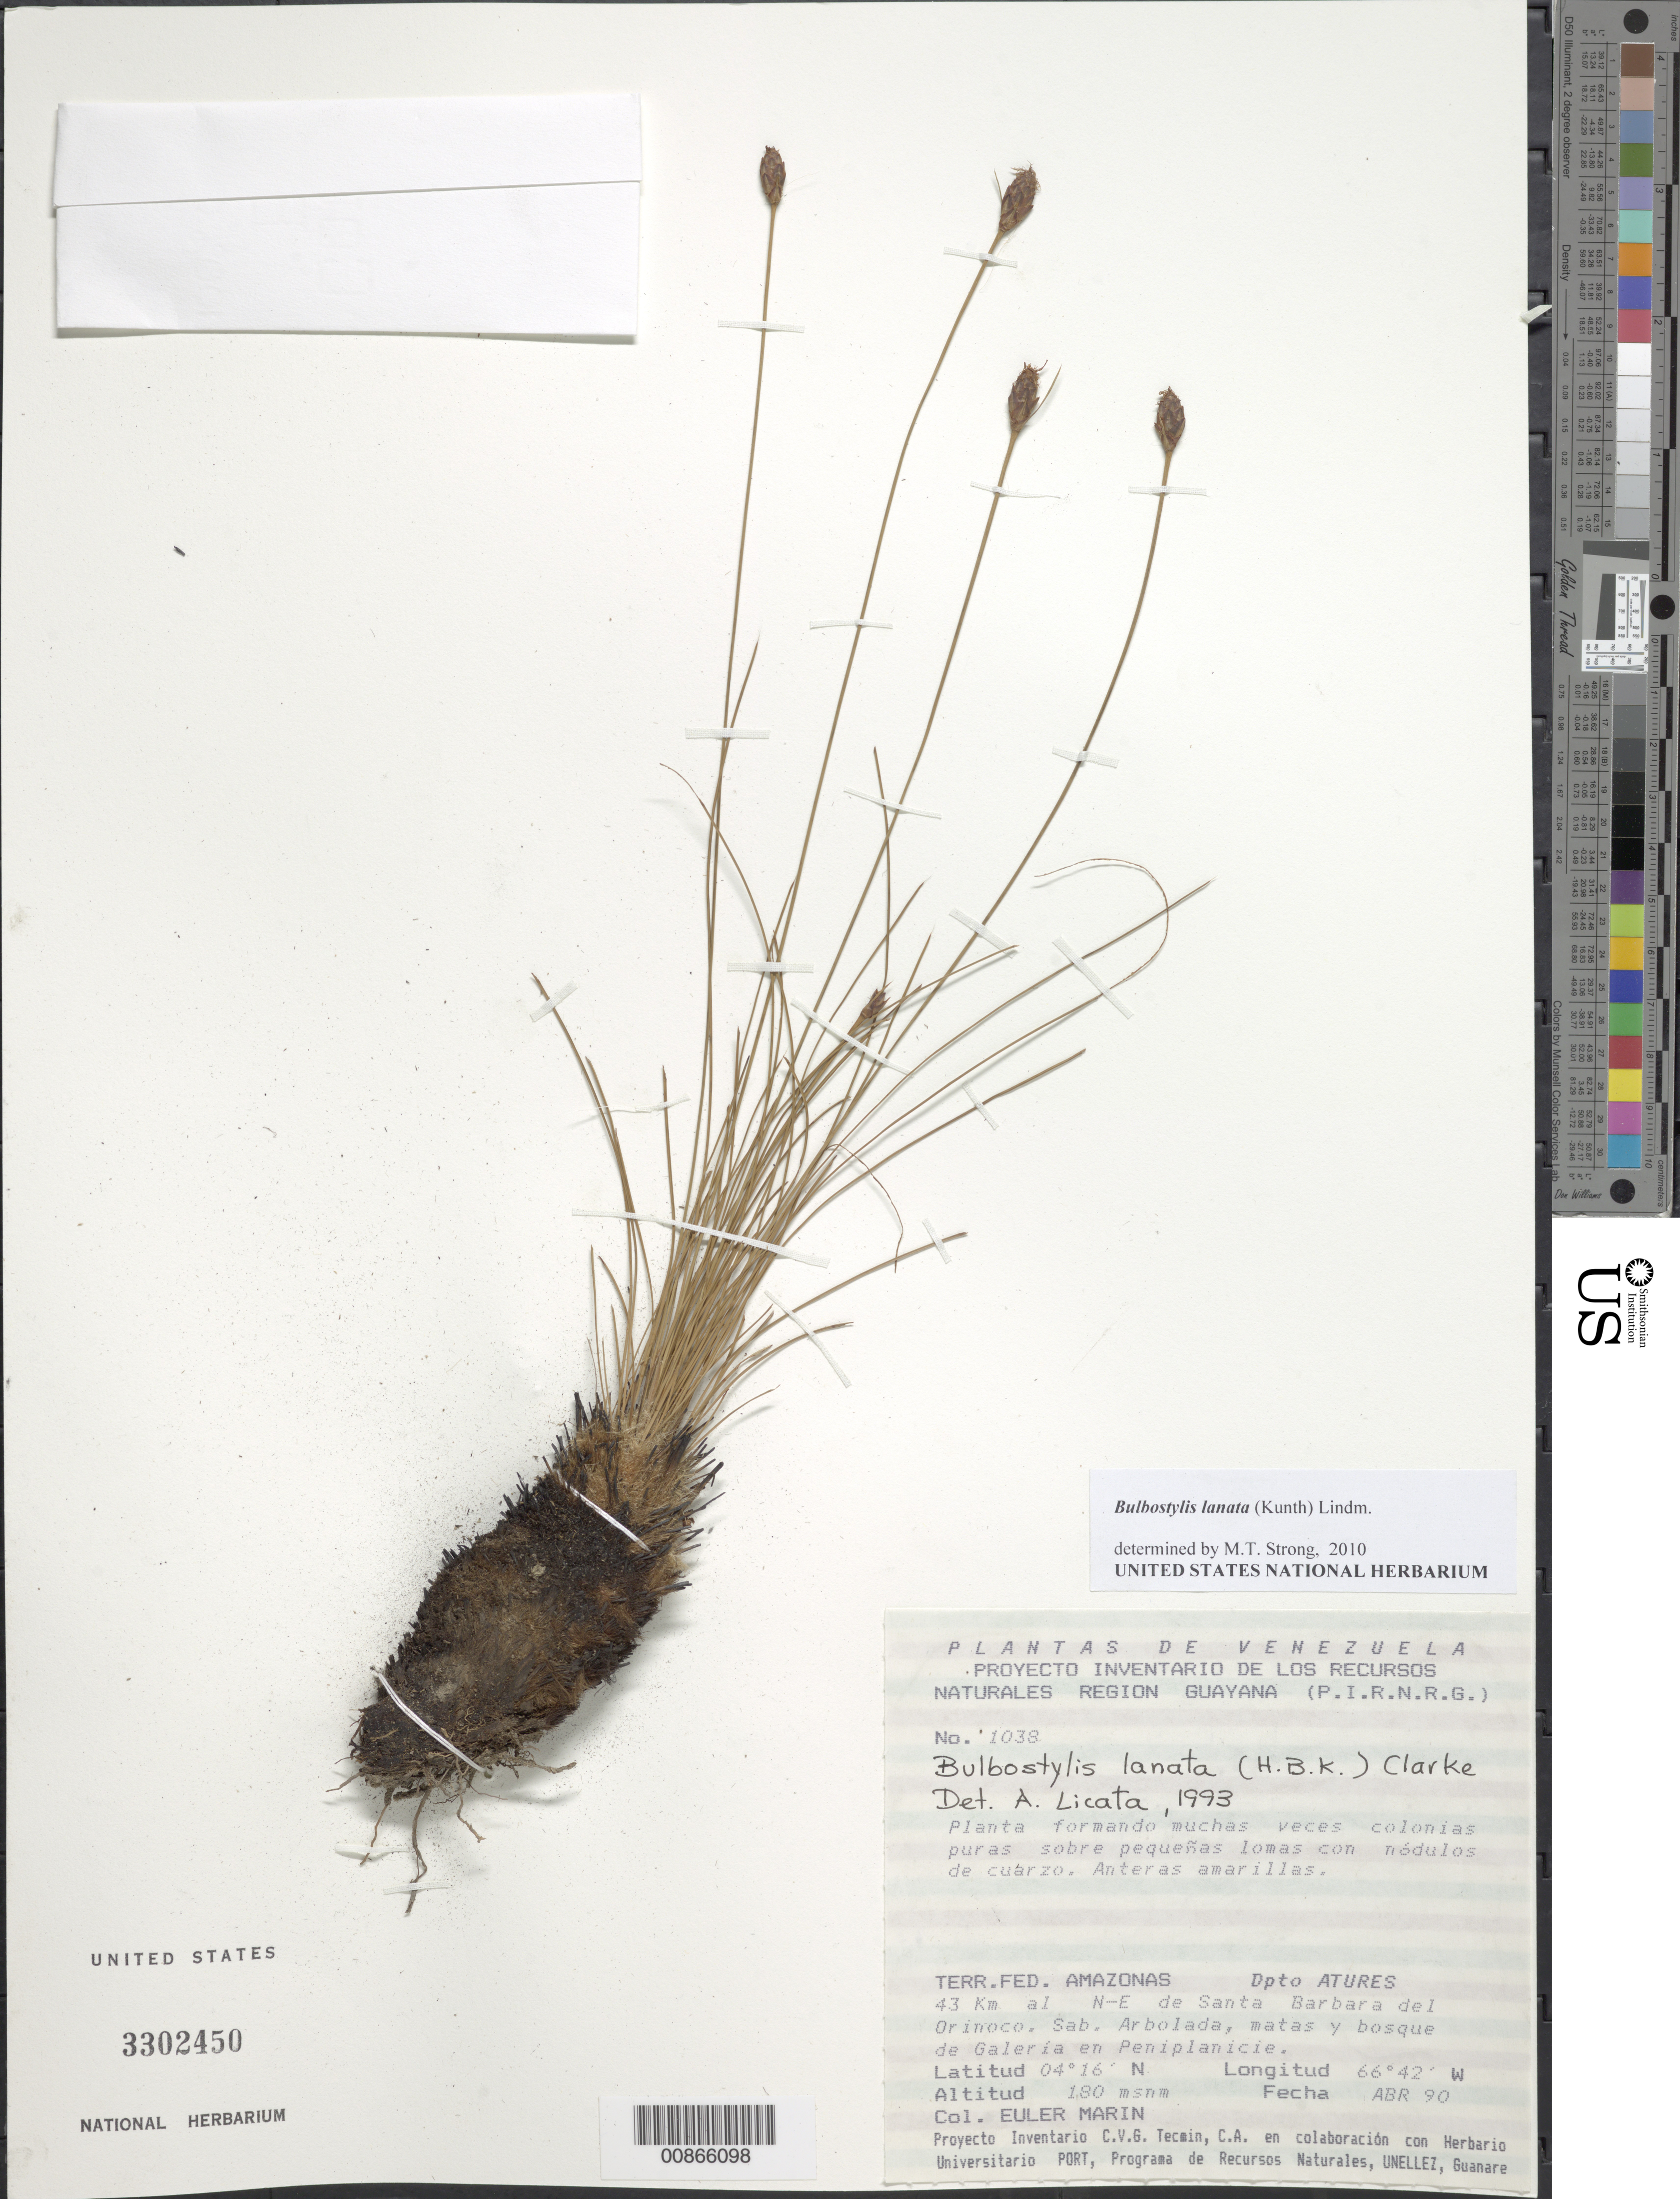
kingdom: Plantae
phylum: Tracheophyta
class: Liliopsida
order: Poales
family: Cyperaceae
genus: Bulbostylis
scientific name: Bulbostylis lanata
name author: (Kunth) Lindm.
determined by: Strong, M. T., (US), Smithsonian Institution - National Museum of Natural History (UNITED STATES)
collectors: E. Marin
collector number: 1038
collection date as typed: Apr-90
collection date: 1990-04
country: Venezuela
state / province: Amazonas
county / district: Atures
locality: Santa Barbara del Orinoco, 43 km al NE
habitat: Arbolada, matas y bosque de galeria en peniplanicie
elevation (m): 180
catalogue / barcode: US 3302450